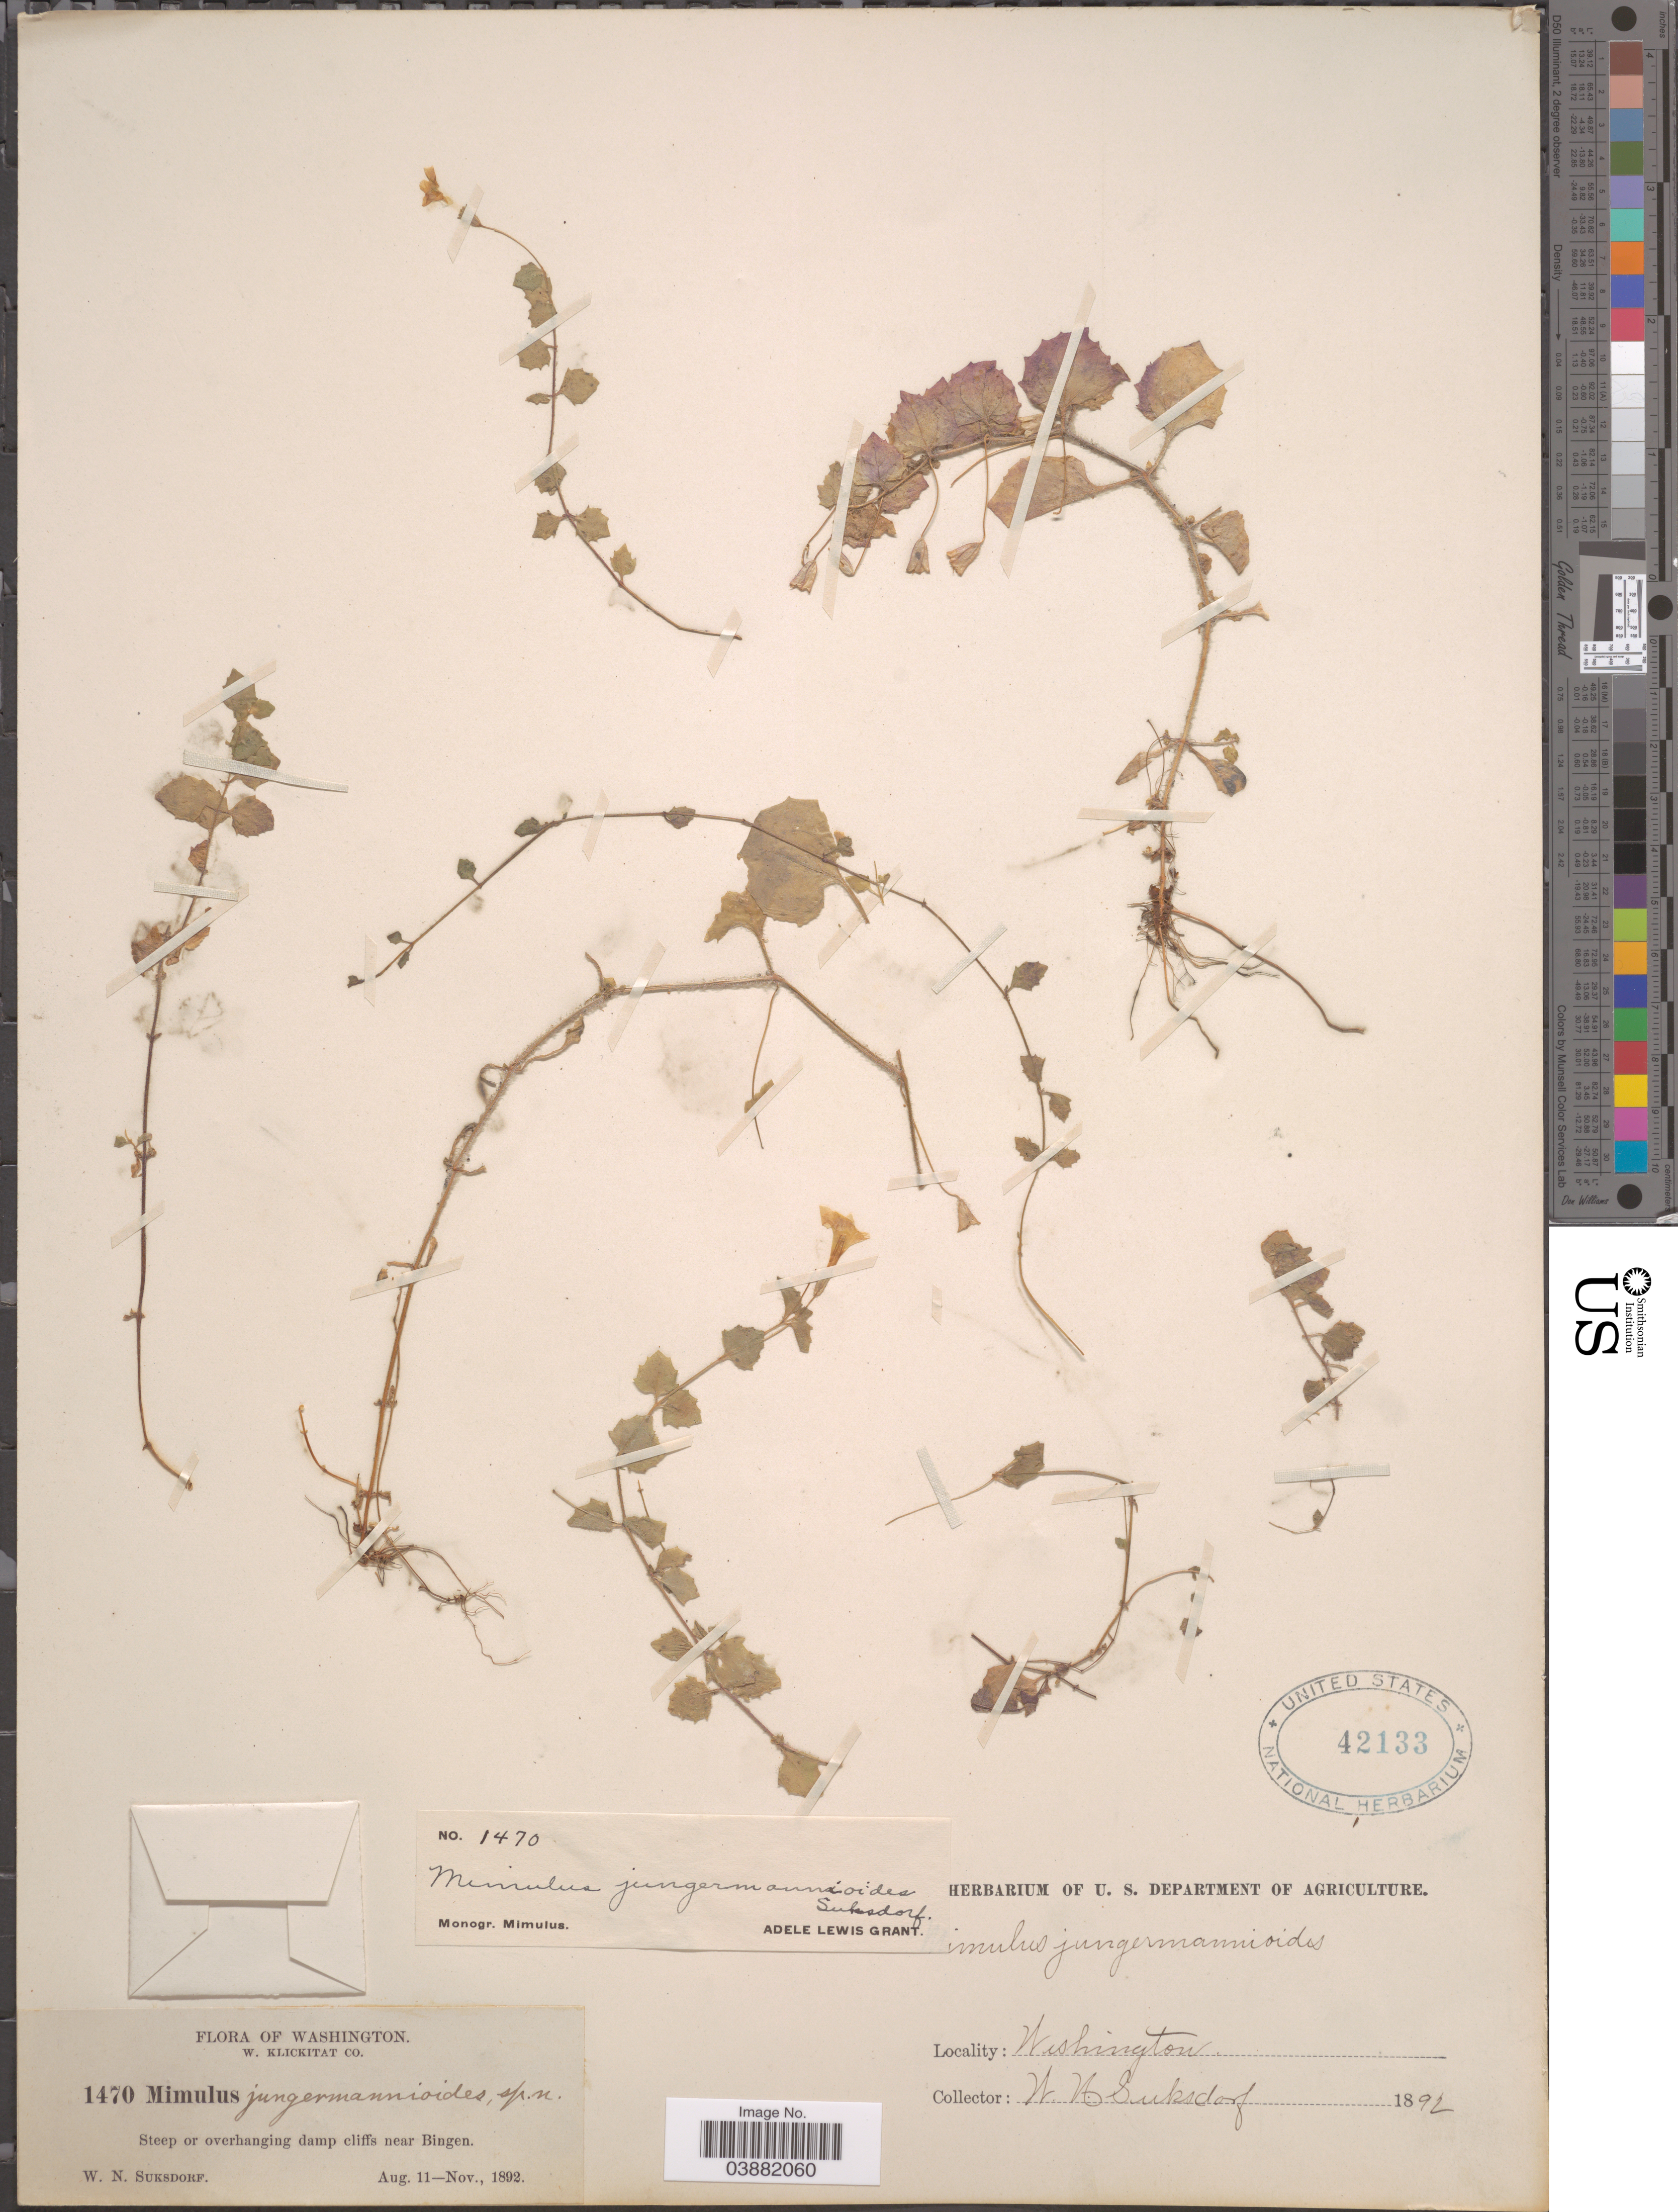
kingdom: Plantae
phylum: Tracheophyta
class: Magnoliopsida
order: Lamiales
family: Phrymaceae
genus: Mimulus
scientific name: Mimulus jungermannioides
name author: Suksd.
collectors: W. N. Suksdorf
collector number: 1470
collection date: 1892-08-11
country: United States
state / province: Washington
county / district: Klickitat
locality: W. Klickitat Co. Damp cliffs near Bingen.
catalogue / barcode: US 42133